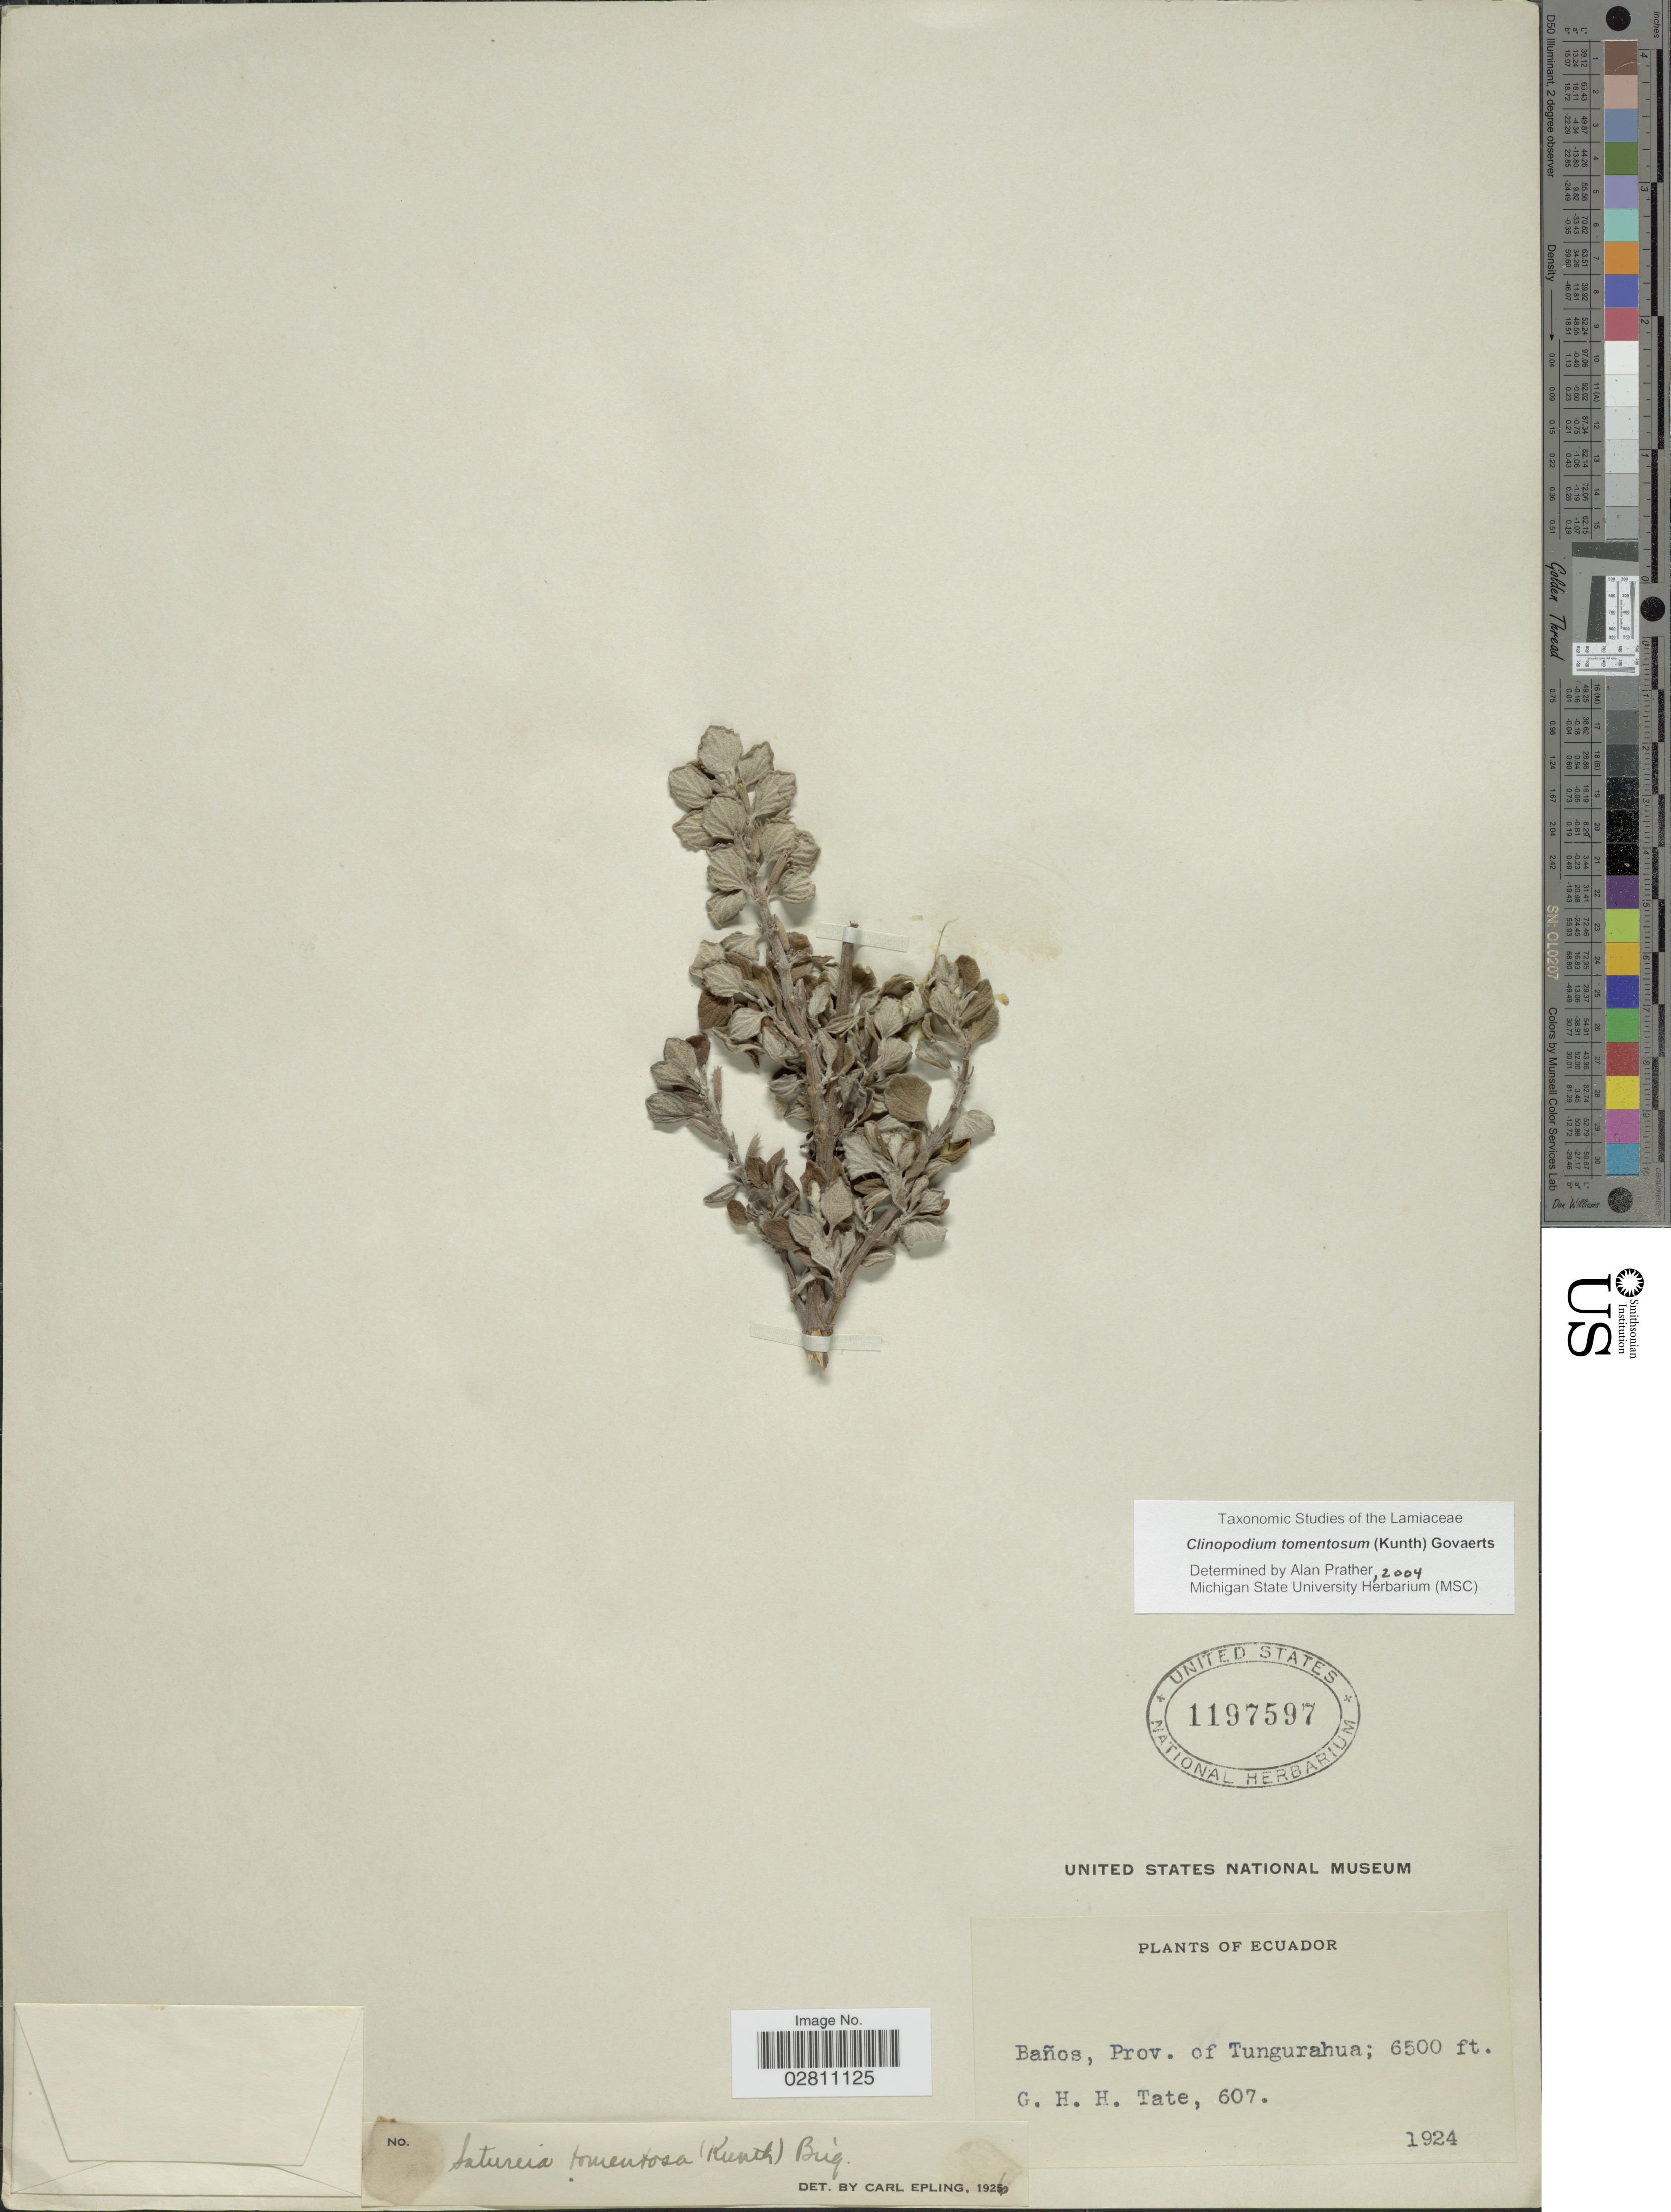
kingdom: Plantae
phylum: Tracheophyta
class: Magnoliopsida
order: Lamiales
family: Lamiaceae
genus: Clinopodium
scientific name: Clinopodium tomentosum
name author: (Kunth) Govaerts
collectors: G. H. H.Tate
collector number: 607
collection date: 1924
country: Ecuador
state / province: Tungurahua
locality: Baños, Prov. of Tungurahua.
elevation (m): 1981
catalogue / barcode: US 1197597